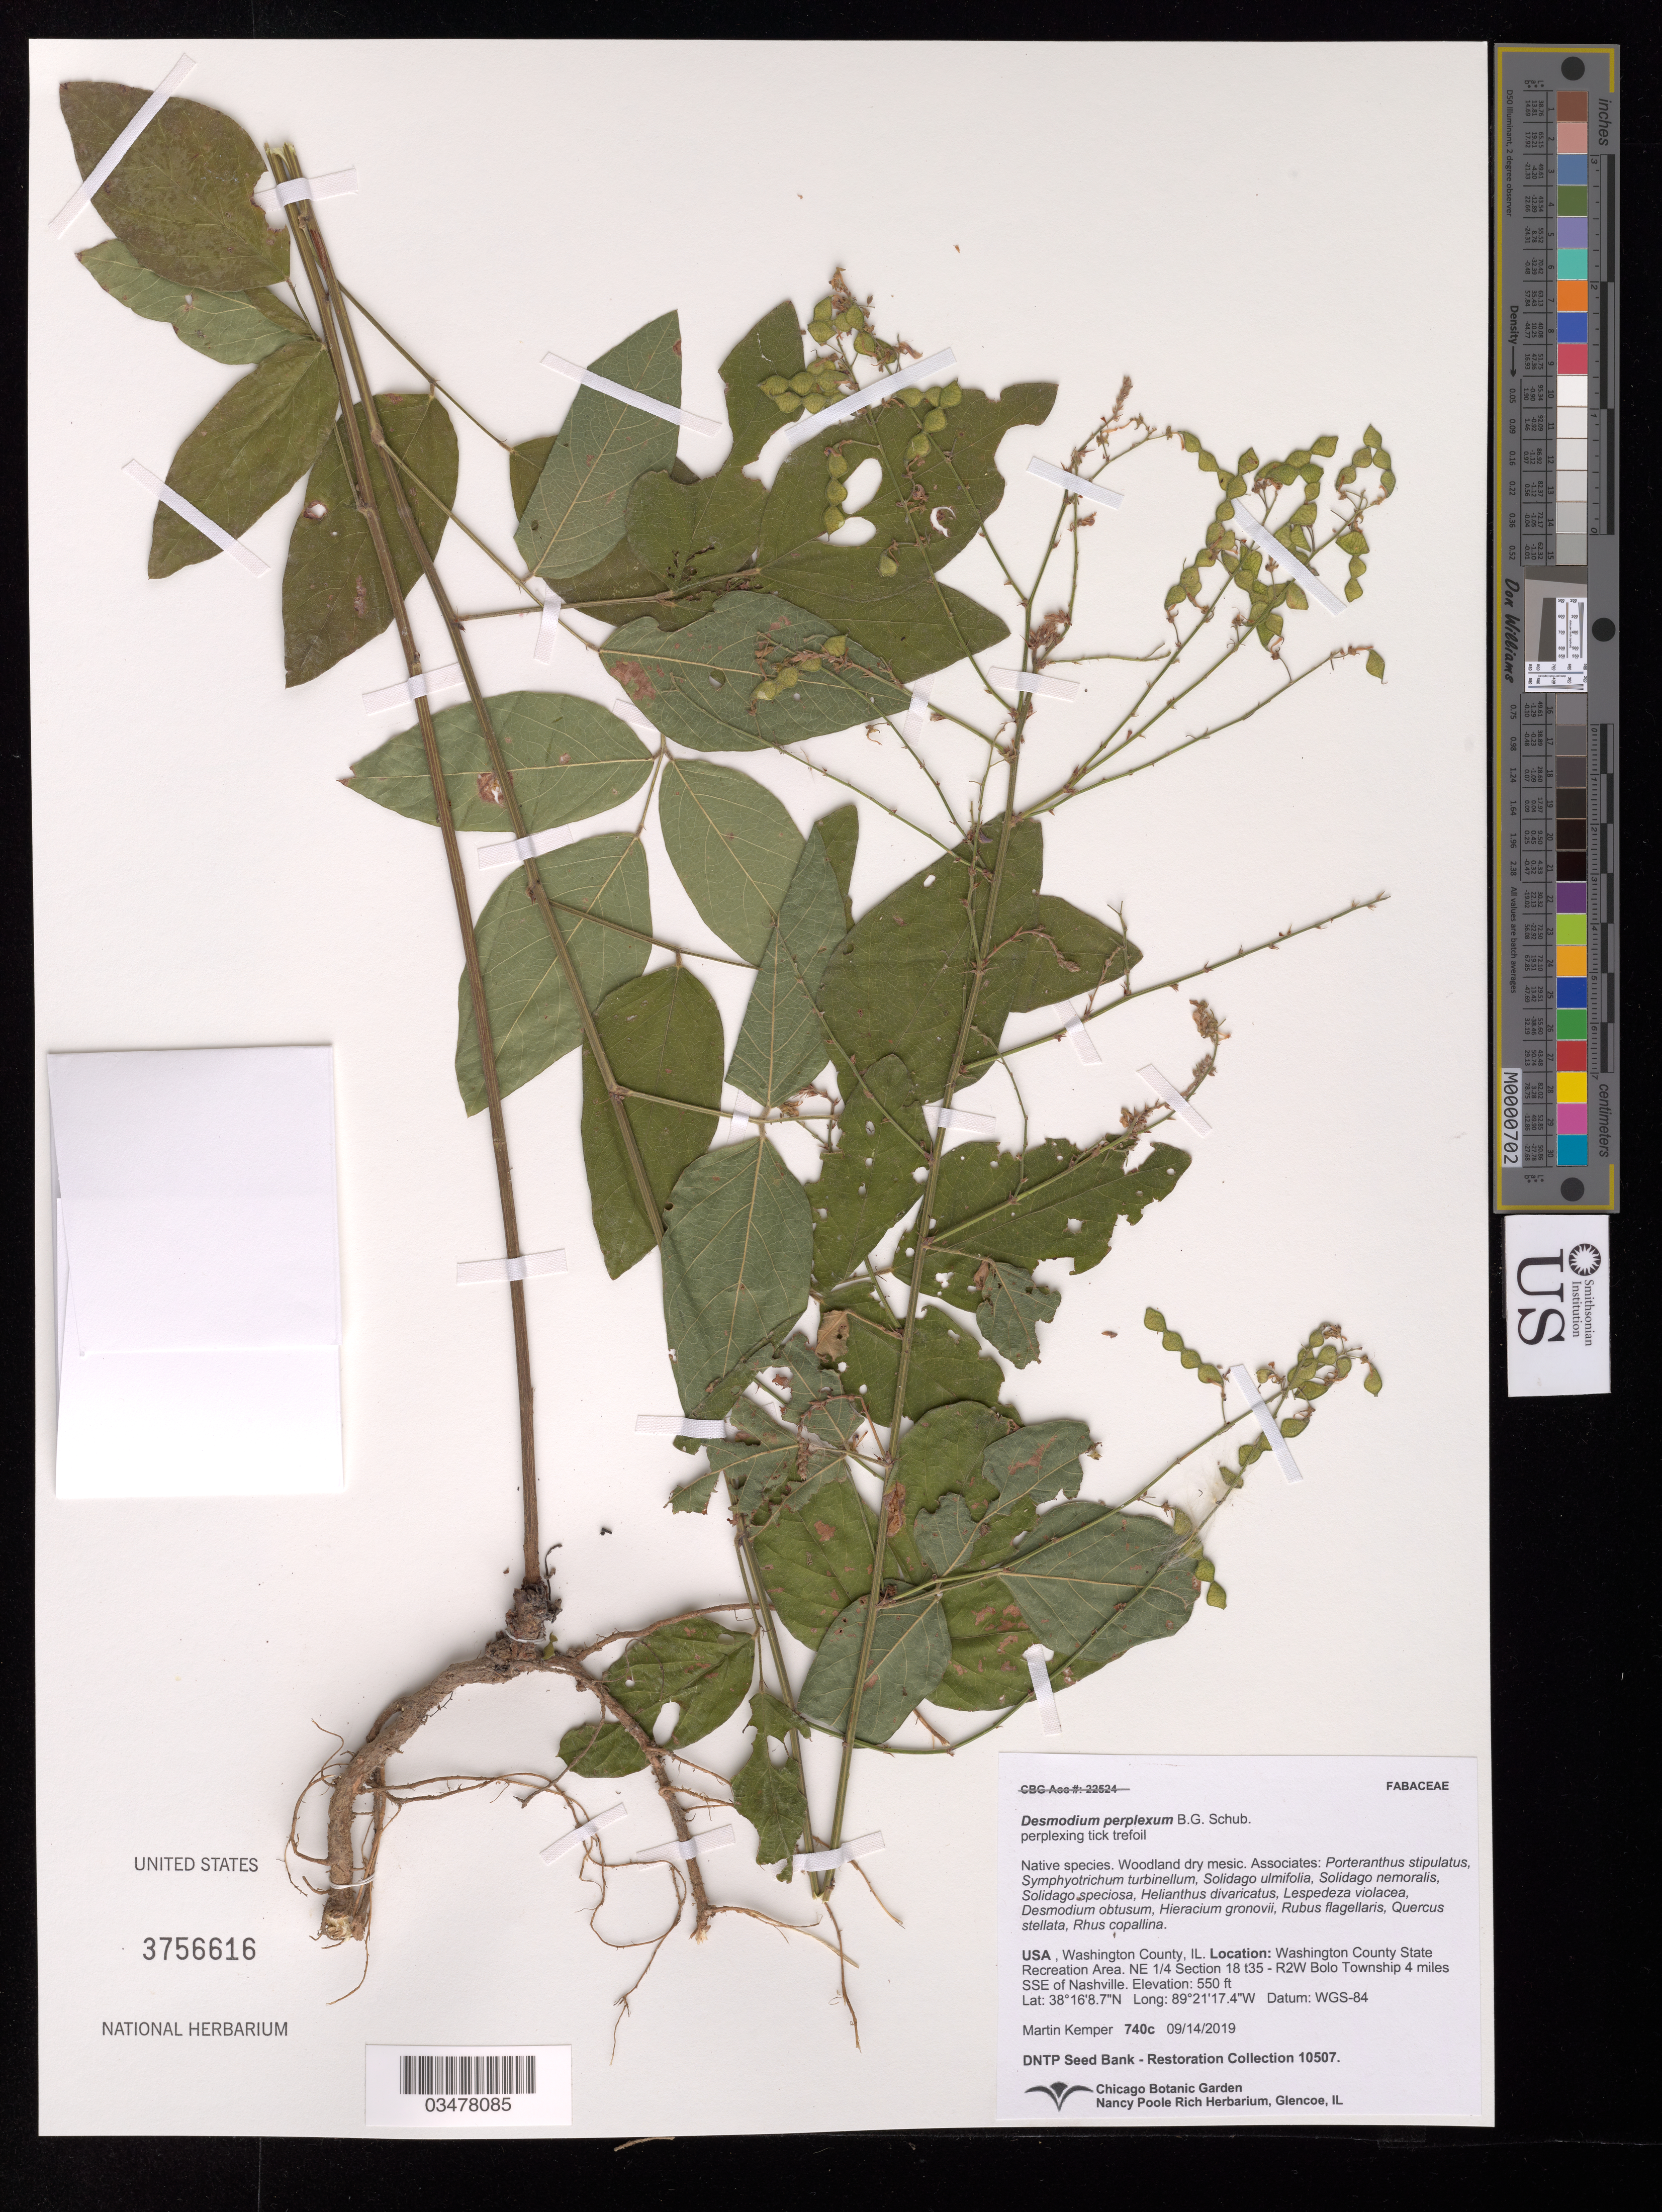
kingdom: Plantae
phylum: Tracheophyta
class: Magnoliopsida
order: Fabales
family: Fabaceae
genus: Desmodium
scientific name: Desmodium perplexum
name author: B.G. Schub.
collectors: M. Kemper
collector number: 740 c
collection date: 2019-06-14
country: United States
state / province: Illinois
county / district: Washington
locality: Washington County State Recreation Area. Bolo Township, 4 mi. SSE of Nashville.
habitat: Woodland dry mesic. With Solidago speciosa, Rubus flagellaris, Quercus stellata, Rhus copallina.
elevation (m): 168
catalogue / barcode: US 3756616